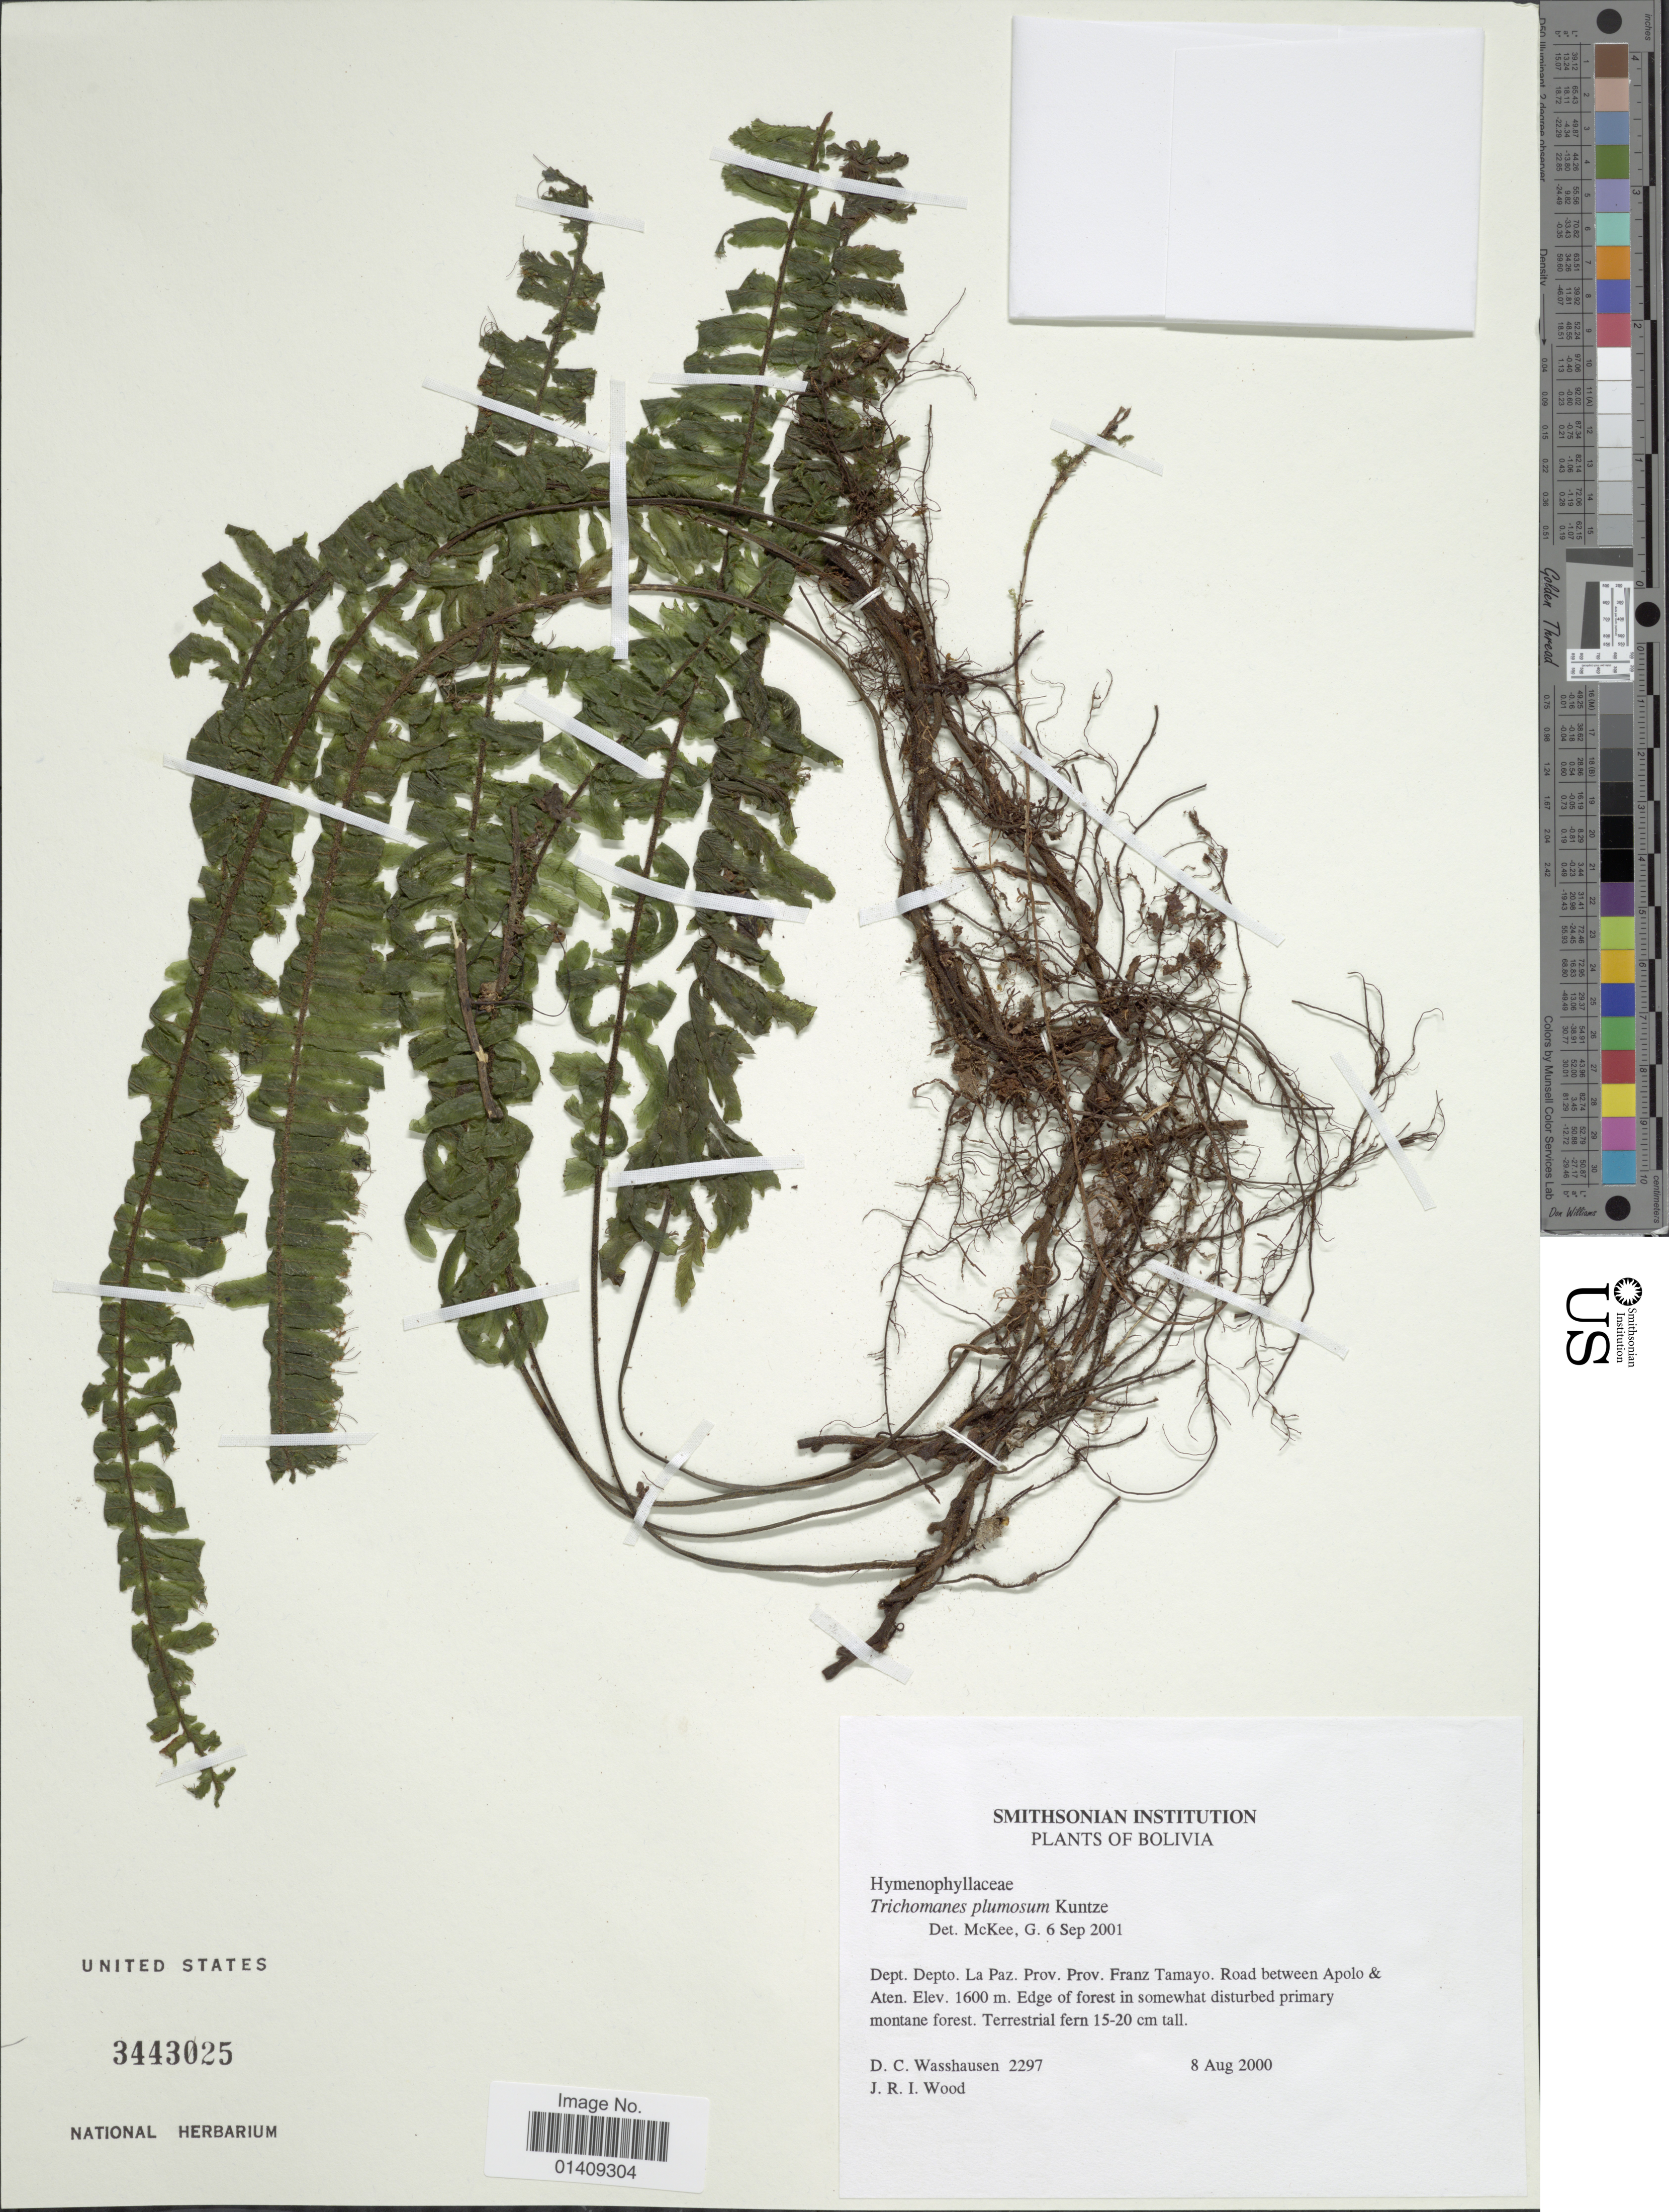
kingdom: Plantae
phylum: Tracheophyta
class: Polypodiopsida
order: Hymenophyllales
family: Hymenophyllaceae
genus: Trichomanes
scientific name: Trichomanes plumosum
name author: Kunze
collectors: D. C. Wasshausen & J. R. I. Wood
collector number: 2297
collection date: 2000-08-08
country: Bolivia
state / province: La Paz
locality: Dept. Depto. La Paz. Prov. Franz Tamayo. Road between Apolo & Aten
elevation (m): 1600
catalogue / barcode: US 3443025